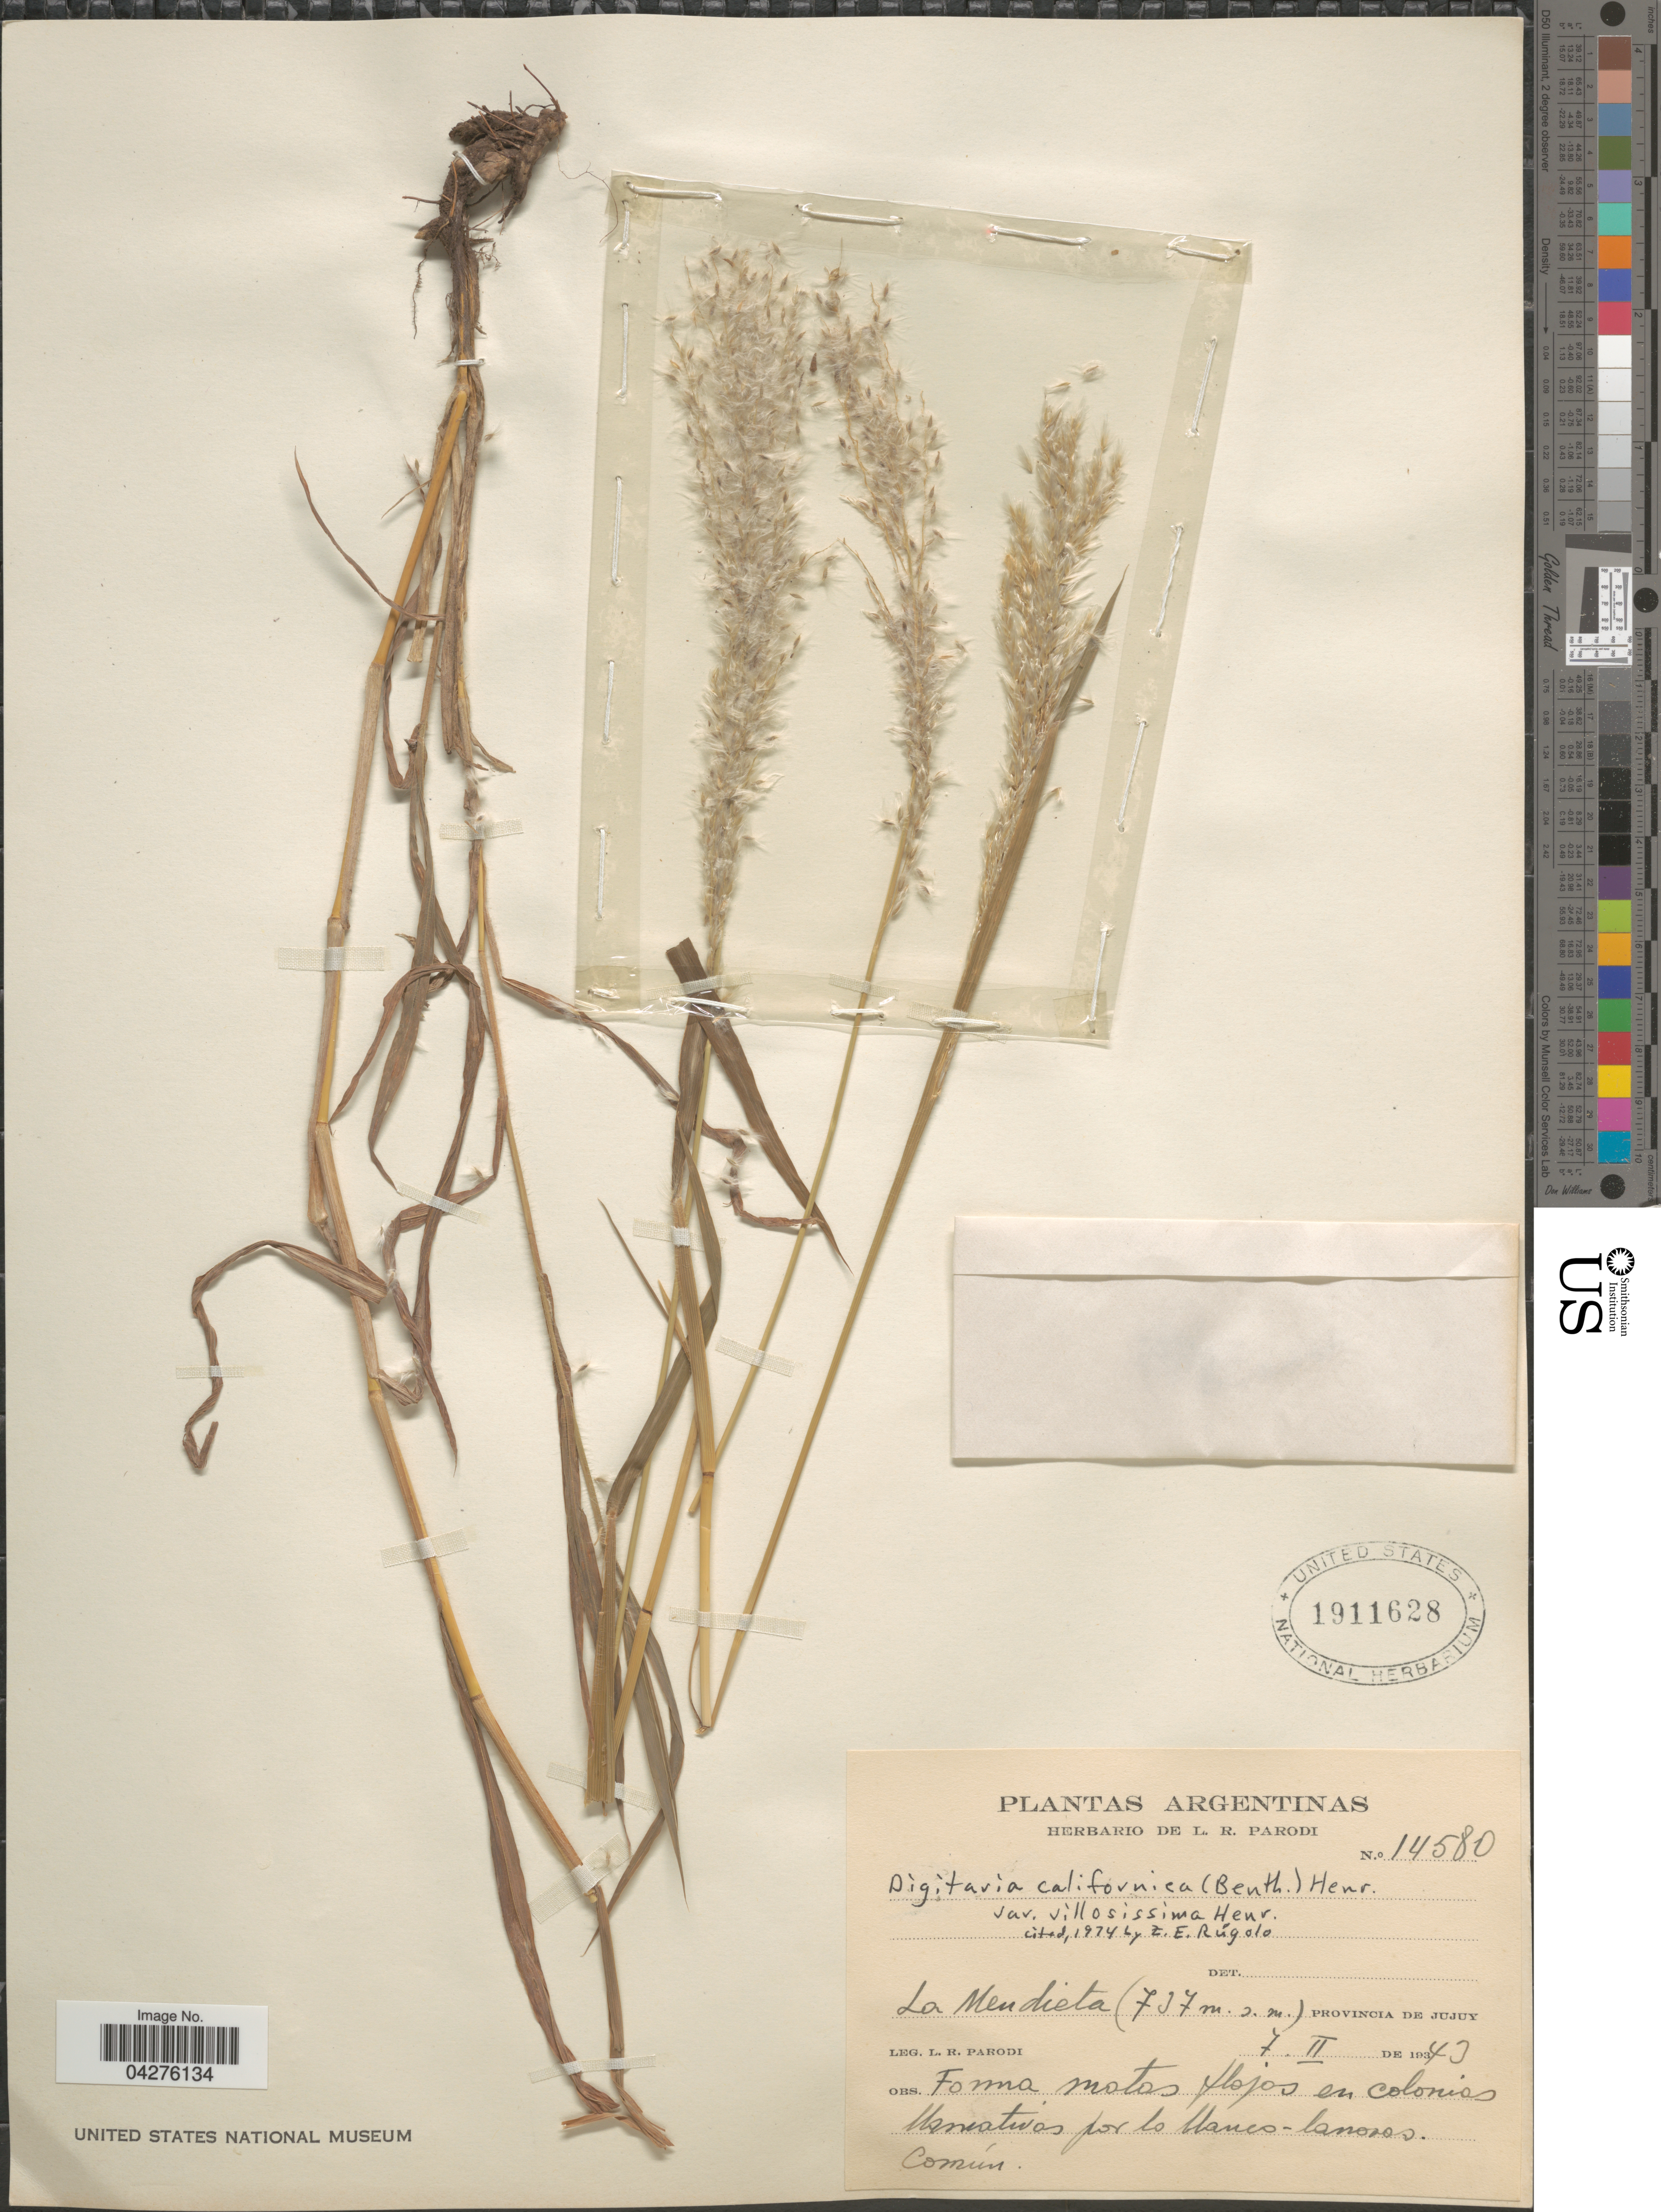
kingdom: Plantae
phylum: Tracheophyta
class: Liliopsida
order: Poales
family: Poaceae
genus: Digitaria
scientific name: Digitaria californica var. villosissima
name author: Henr.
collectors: L. R. Parodi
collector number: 14580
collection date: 1943-02-07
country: Argentina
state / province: Jujuy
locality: La Mendieta.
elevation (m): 737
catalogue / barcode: US 1911628